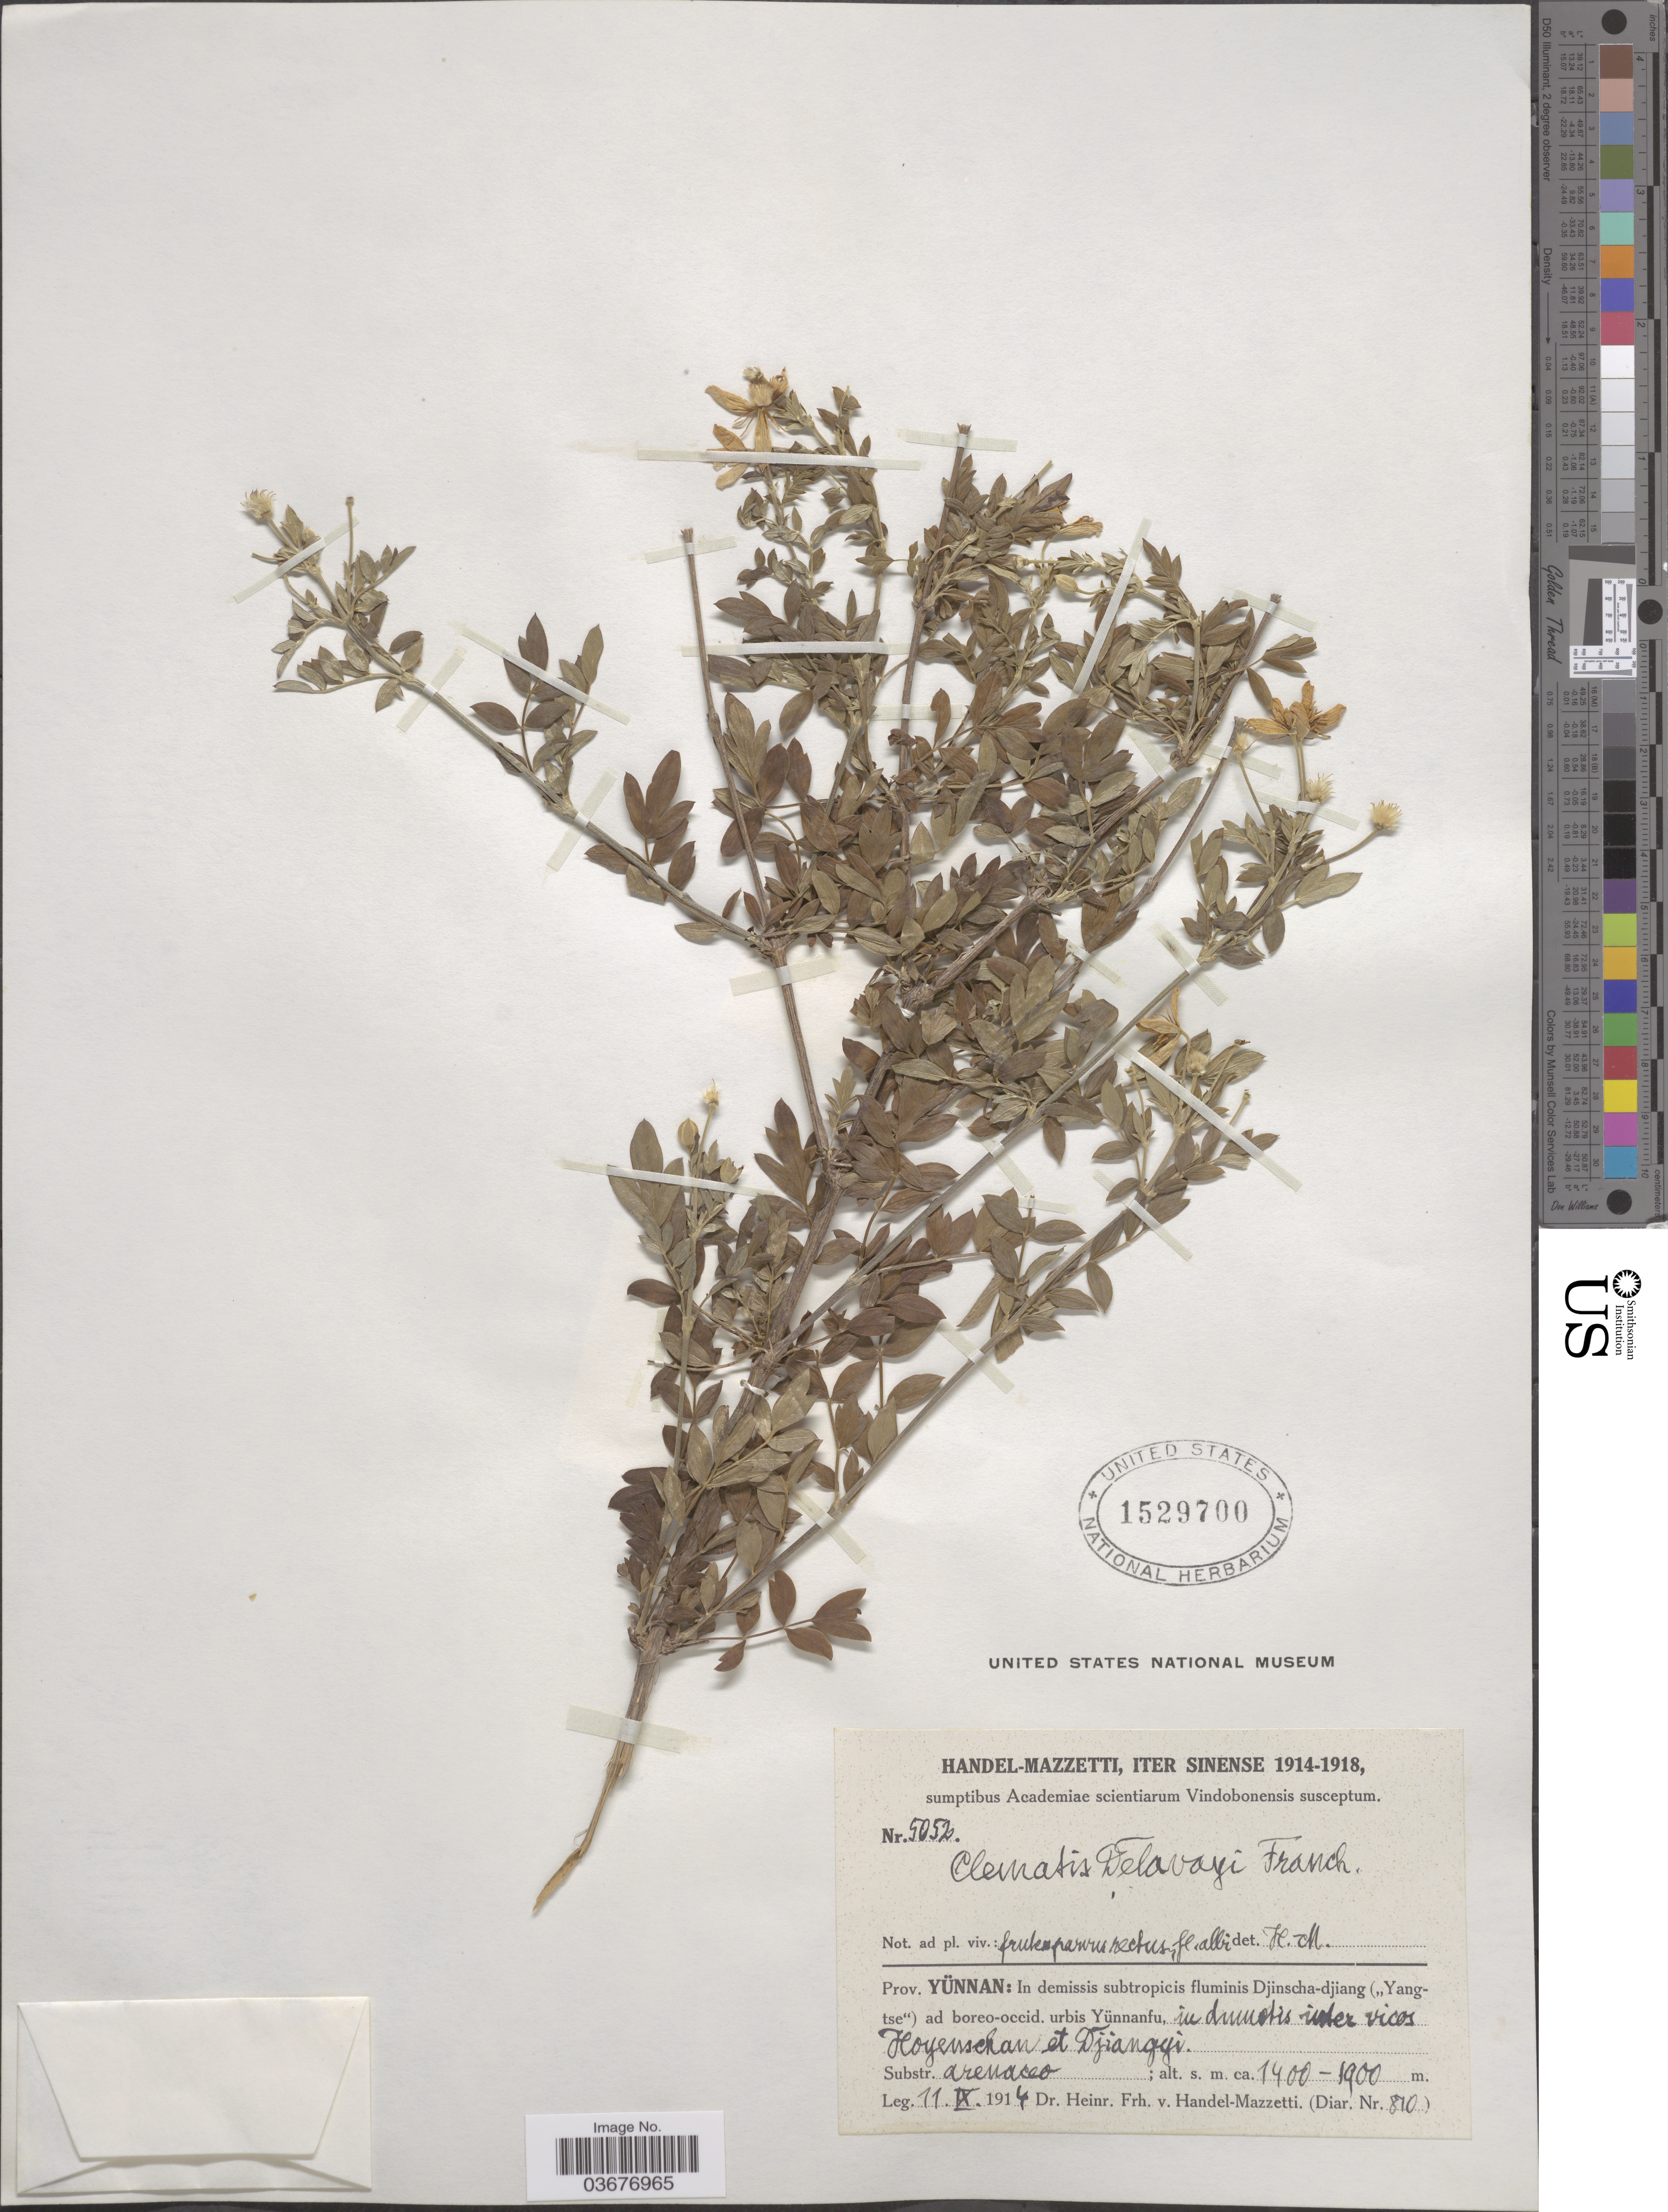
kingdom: Plantae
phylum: Tracheophyta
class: Magnoliopsida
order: Ranunculales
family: Ranunculaceae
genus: Clematis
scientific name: Clematis delavayi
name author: Franch.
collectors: H. Handel-Mazzetti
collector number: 5052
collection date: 1914-09-11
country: China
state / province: Yunnan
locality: In demissis subtropicis fluminis Djinscha-djiang ("Yangtse") ad boreo-occid. urbis Yünnanfu, in dumetis inter vicos Hoyenschan et Djiangyi [interpreted].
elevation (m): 1400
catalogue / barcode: US 1529700